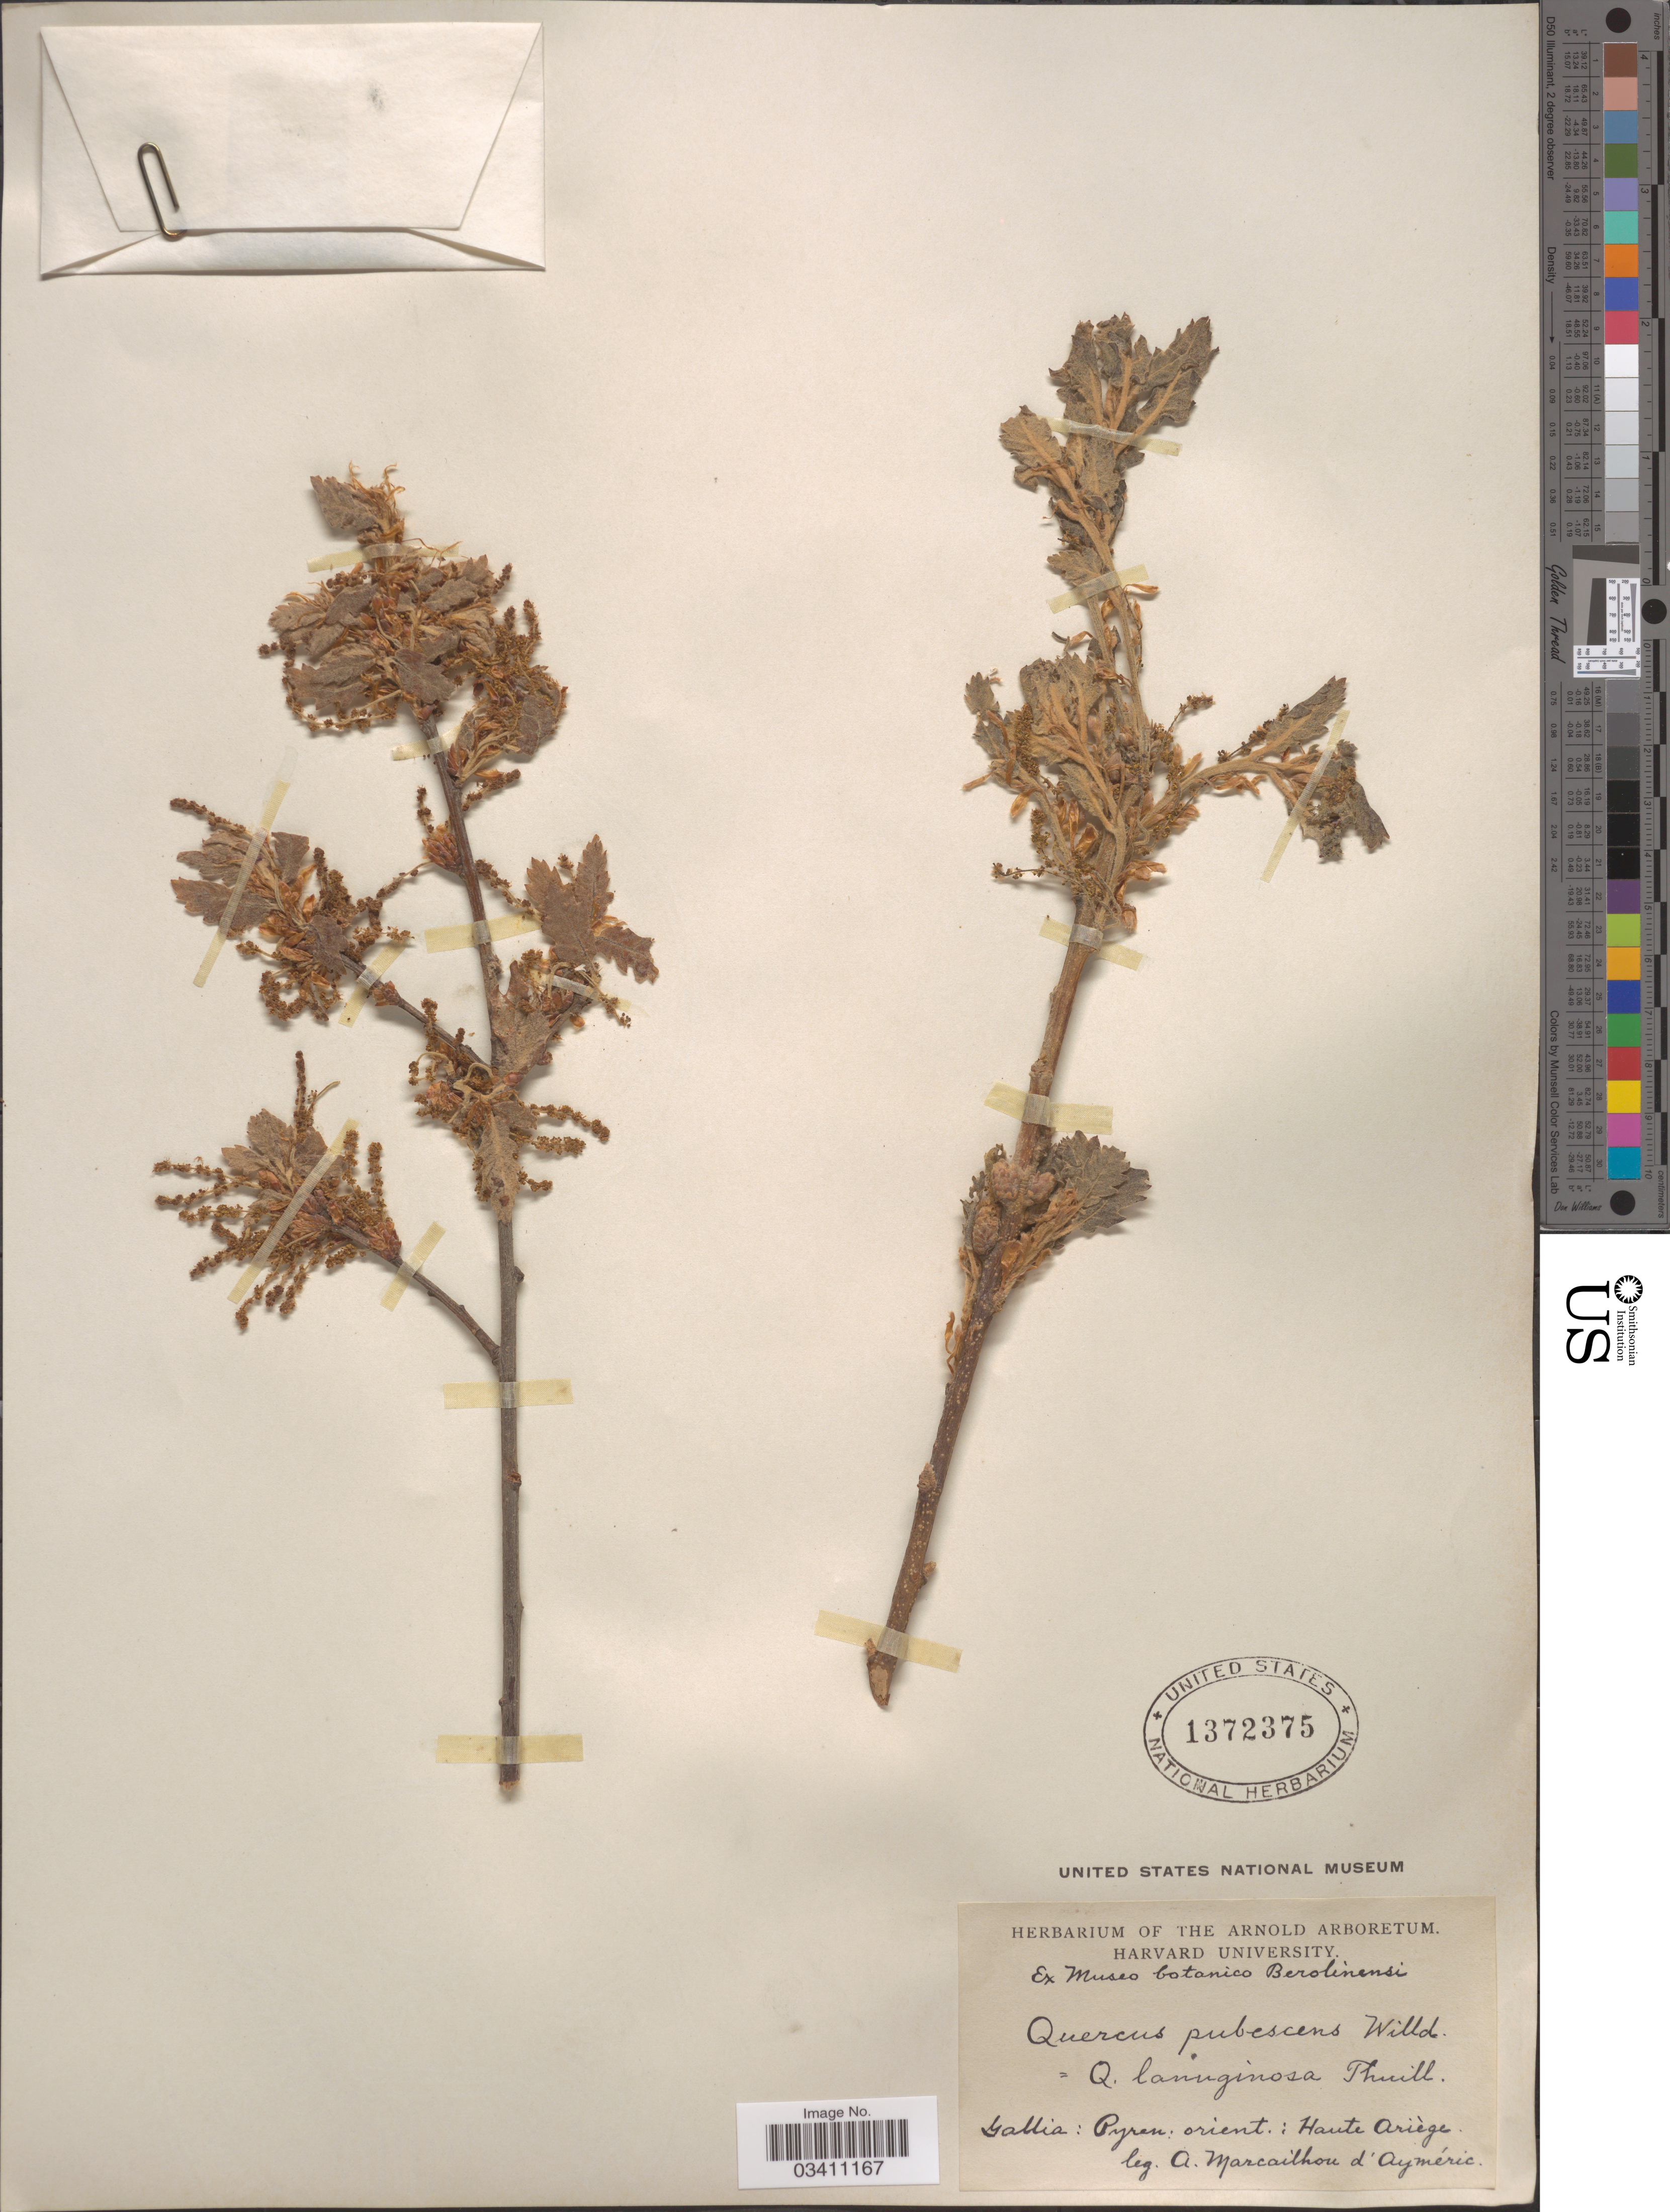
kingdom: Plantae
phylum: Tracheophyta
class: Magnoliopsida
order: Fagales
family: Fagaceae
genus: Quercus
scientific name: Quercus pubescens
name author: Willd.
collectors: A.L.M. Marcailhou d' Aymeric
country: France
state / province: Occitanie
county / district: Ariège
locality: Gallia: Pyren: orient.: Haute Ariège.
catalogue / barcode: US 1372375